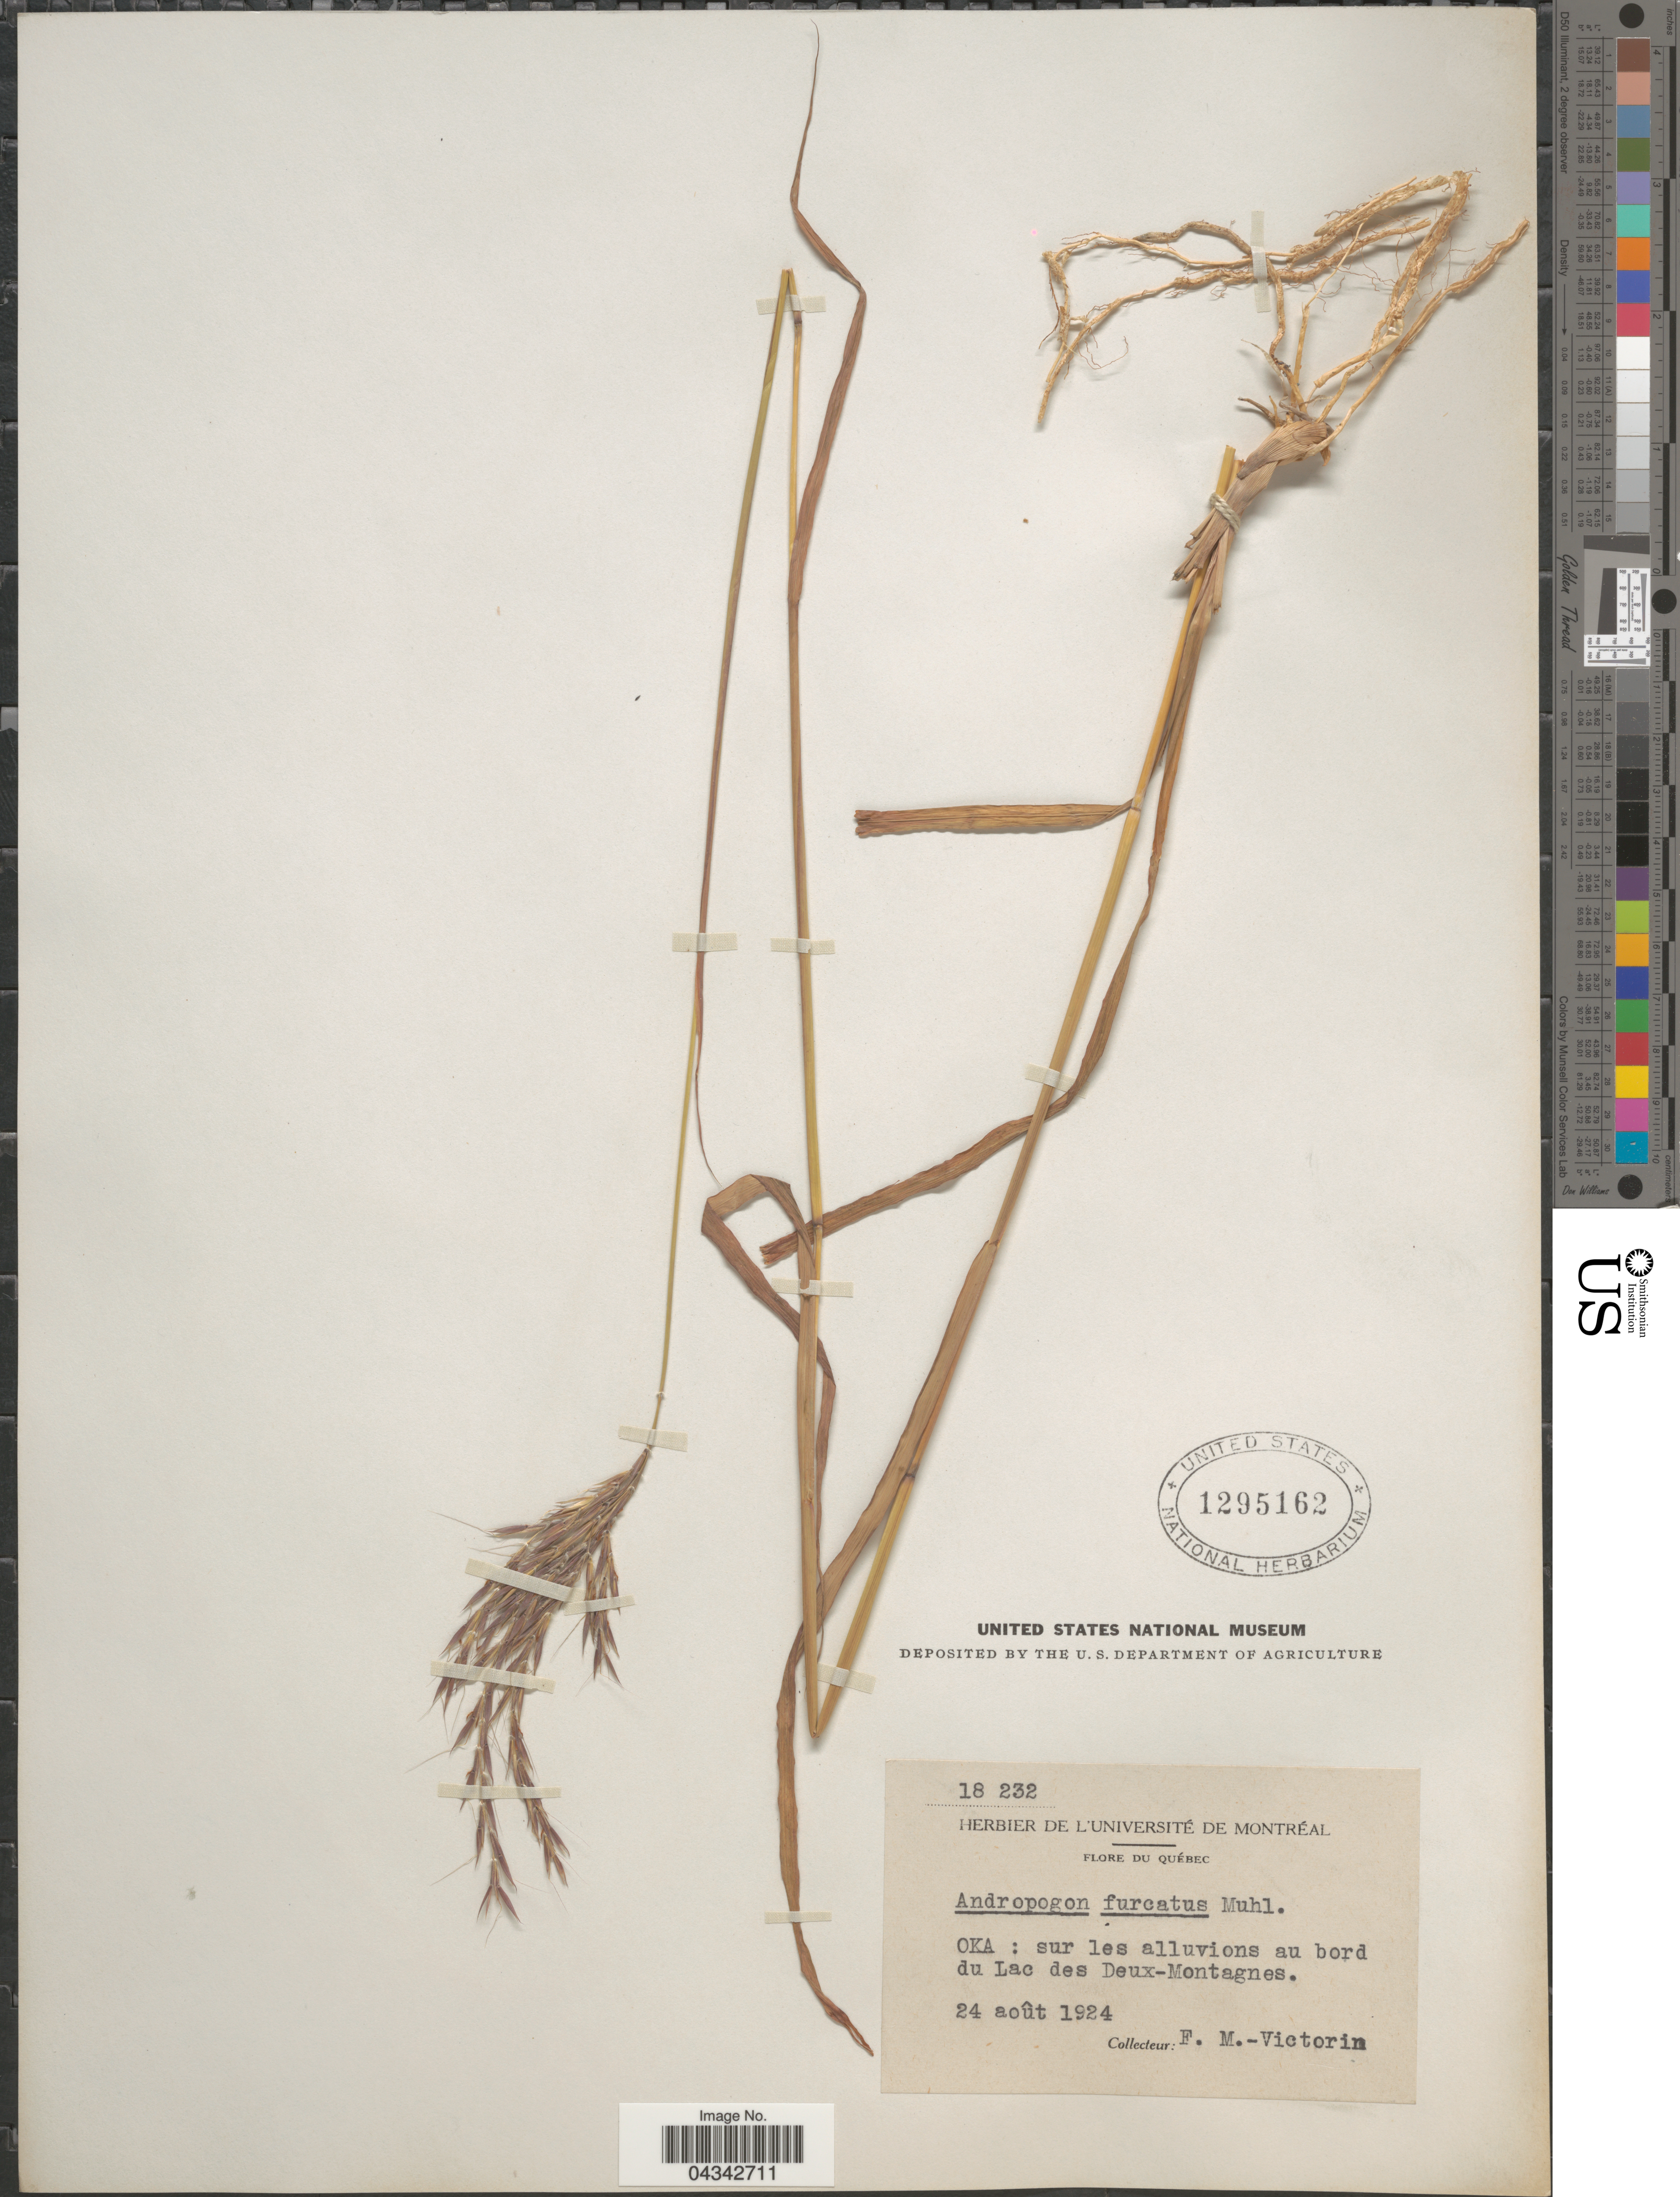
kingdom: Plantae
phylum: Tracheophyta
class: Liliopsida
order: Poales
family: Poaceae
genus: Andropogon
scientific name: Andropogon gerardii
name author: Vitman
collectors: F. Marie-Victorin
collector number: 18232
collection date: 1924-08-24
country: Canada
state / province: Quebec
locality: Oka: sur les alluvions au bord du Lac des Deux-Montagnes.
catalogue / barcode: US 1295162